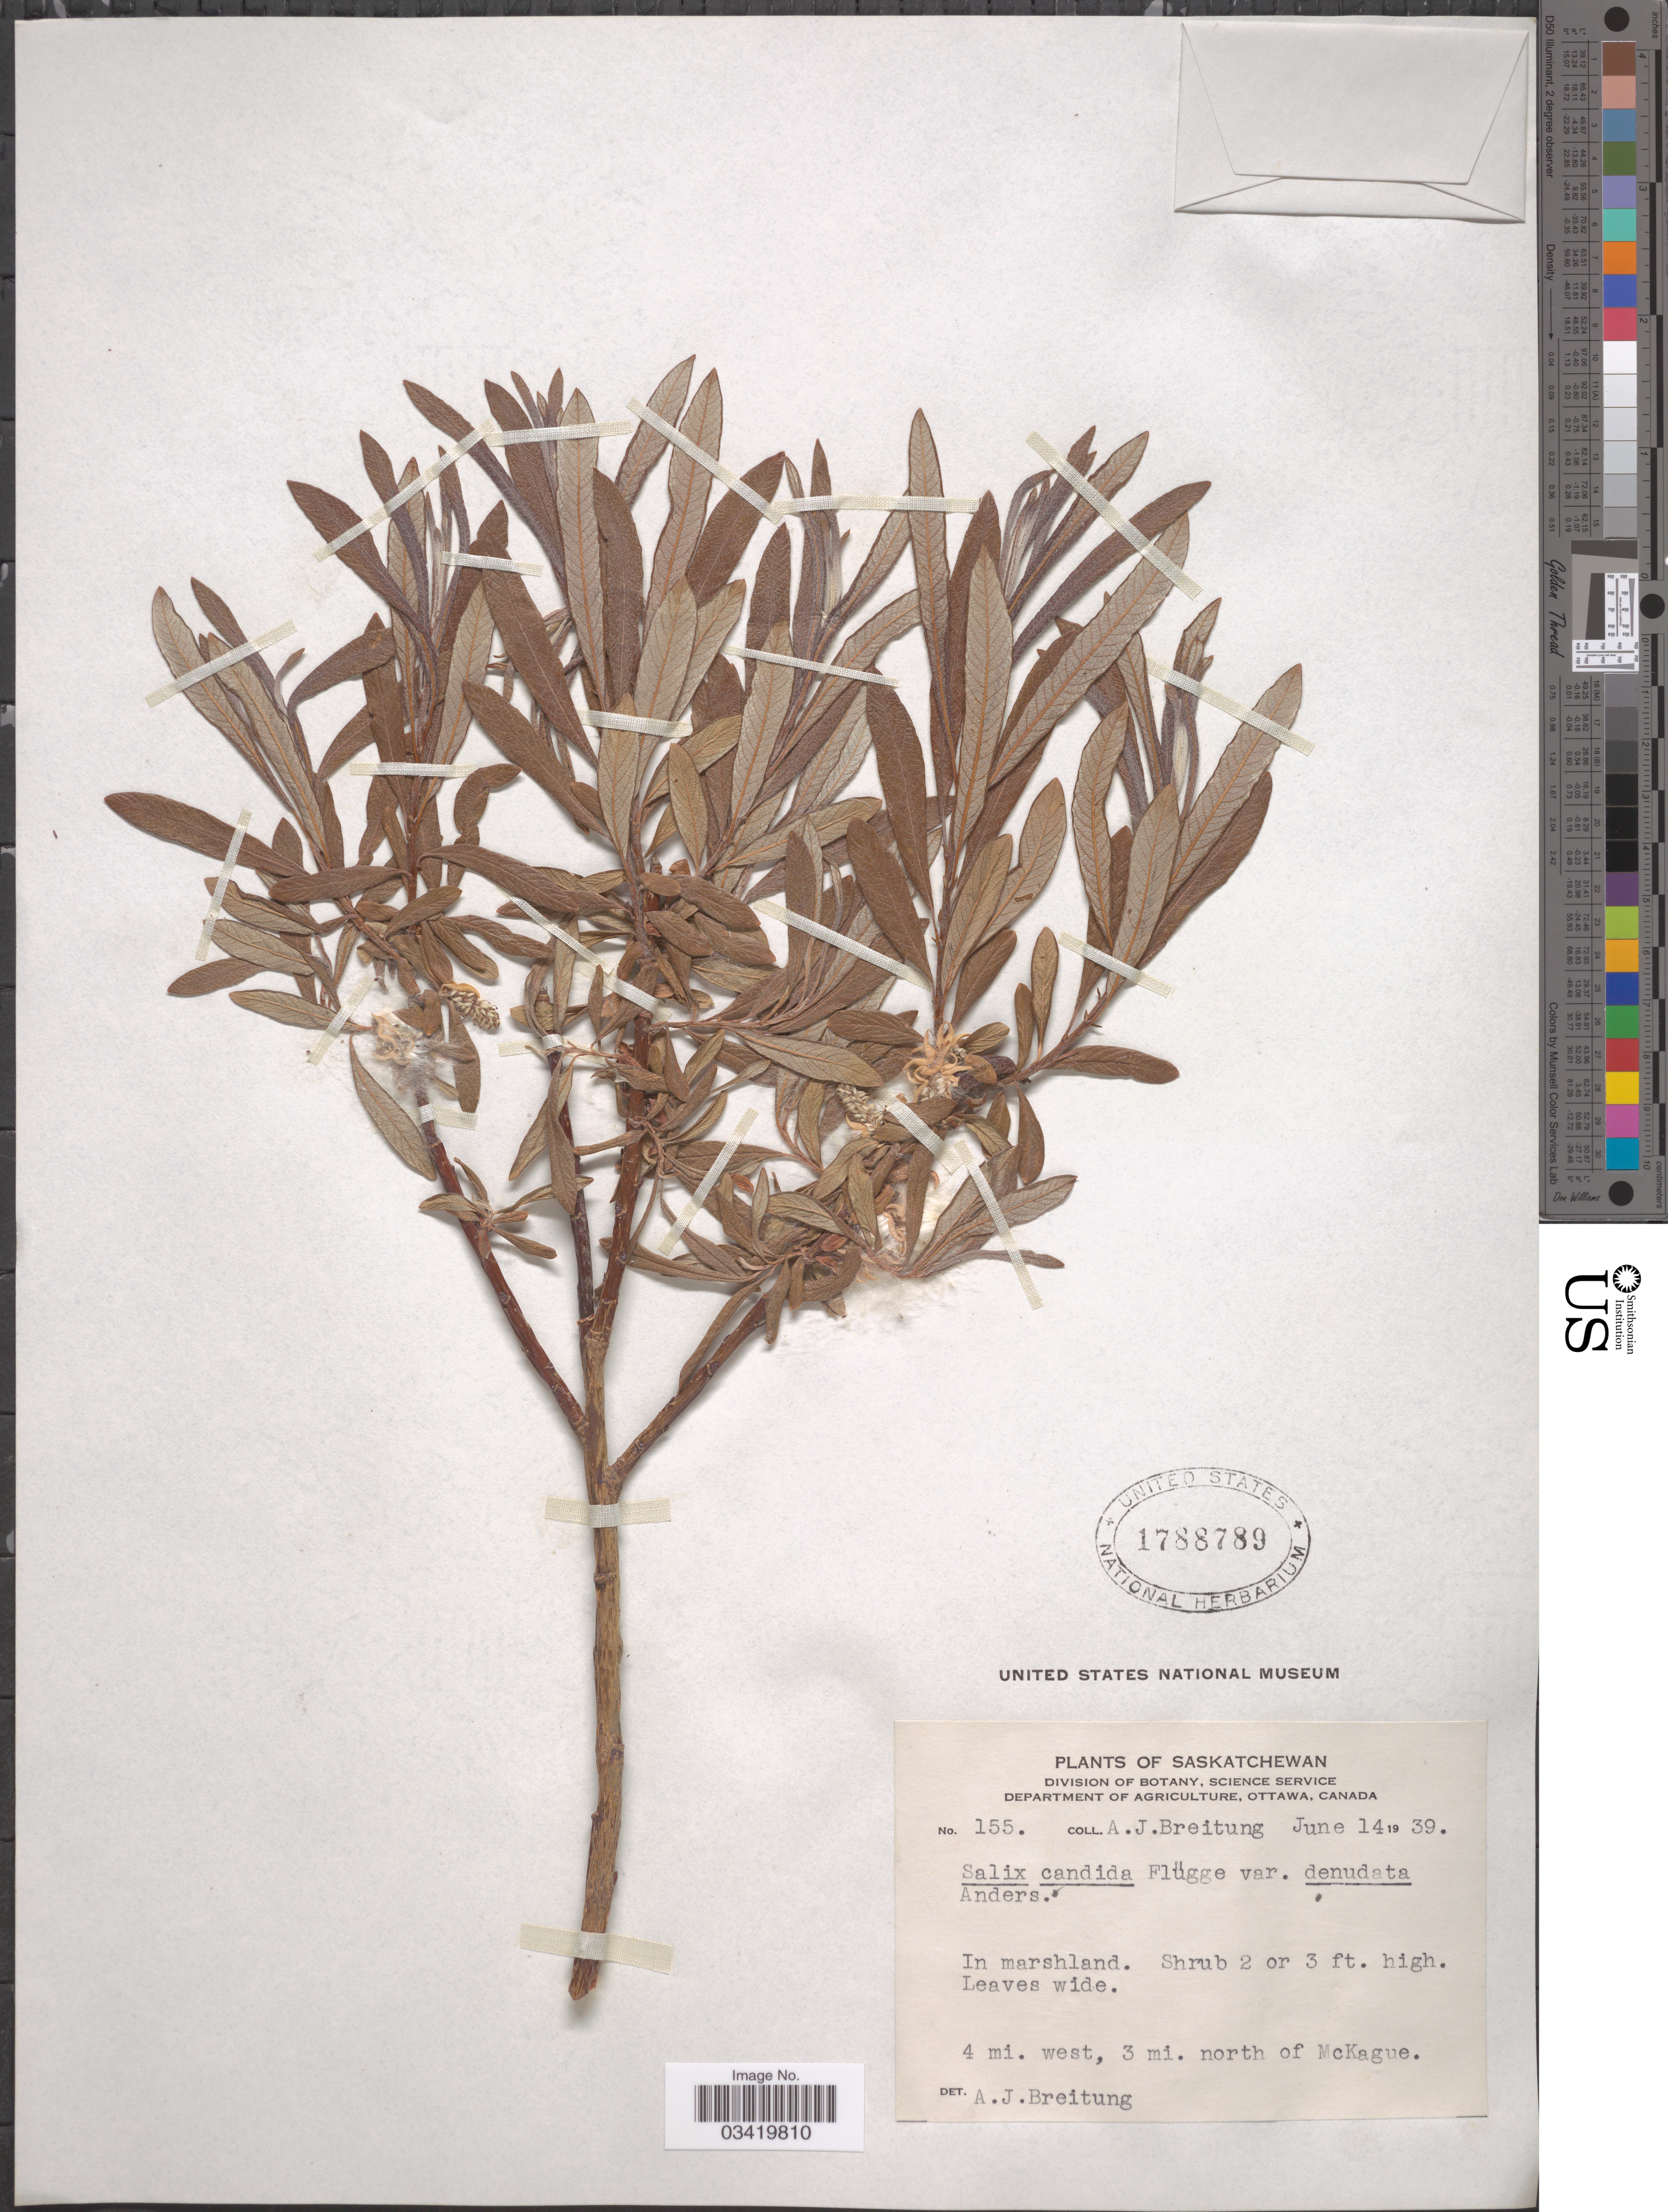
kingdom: Plantae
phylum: Tracheophyta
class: Magnoliopsida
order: Malpighiales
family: Salicaceae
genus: Salix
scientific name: Salix candida var. denudata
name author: Andersson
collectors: A. Breitung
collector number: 155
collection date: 1939-06-14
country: Canada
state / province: Saskatchewan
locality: In marshland. 4 mi. west, 3 mi. north of McKague.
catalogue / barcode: US 1788789